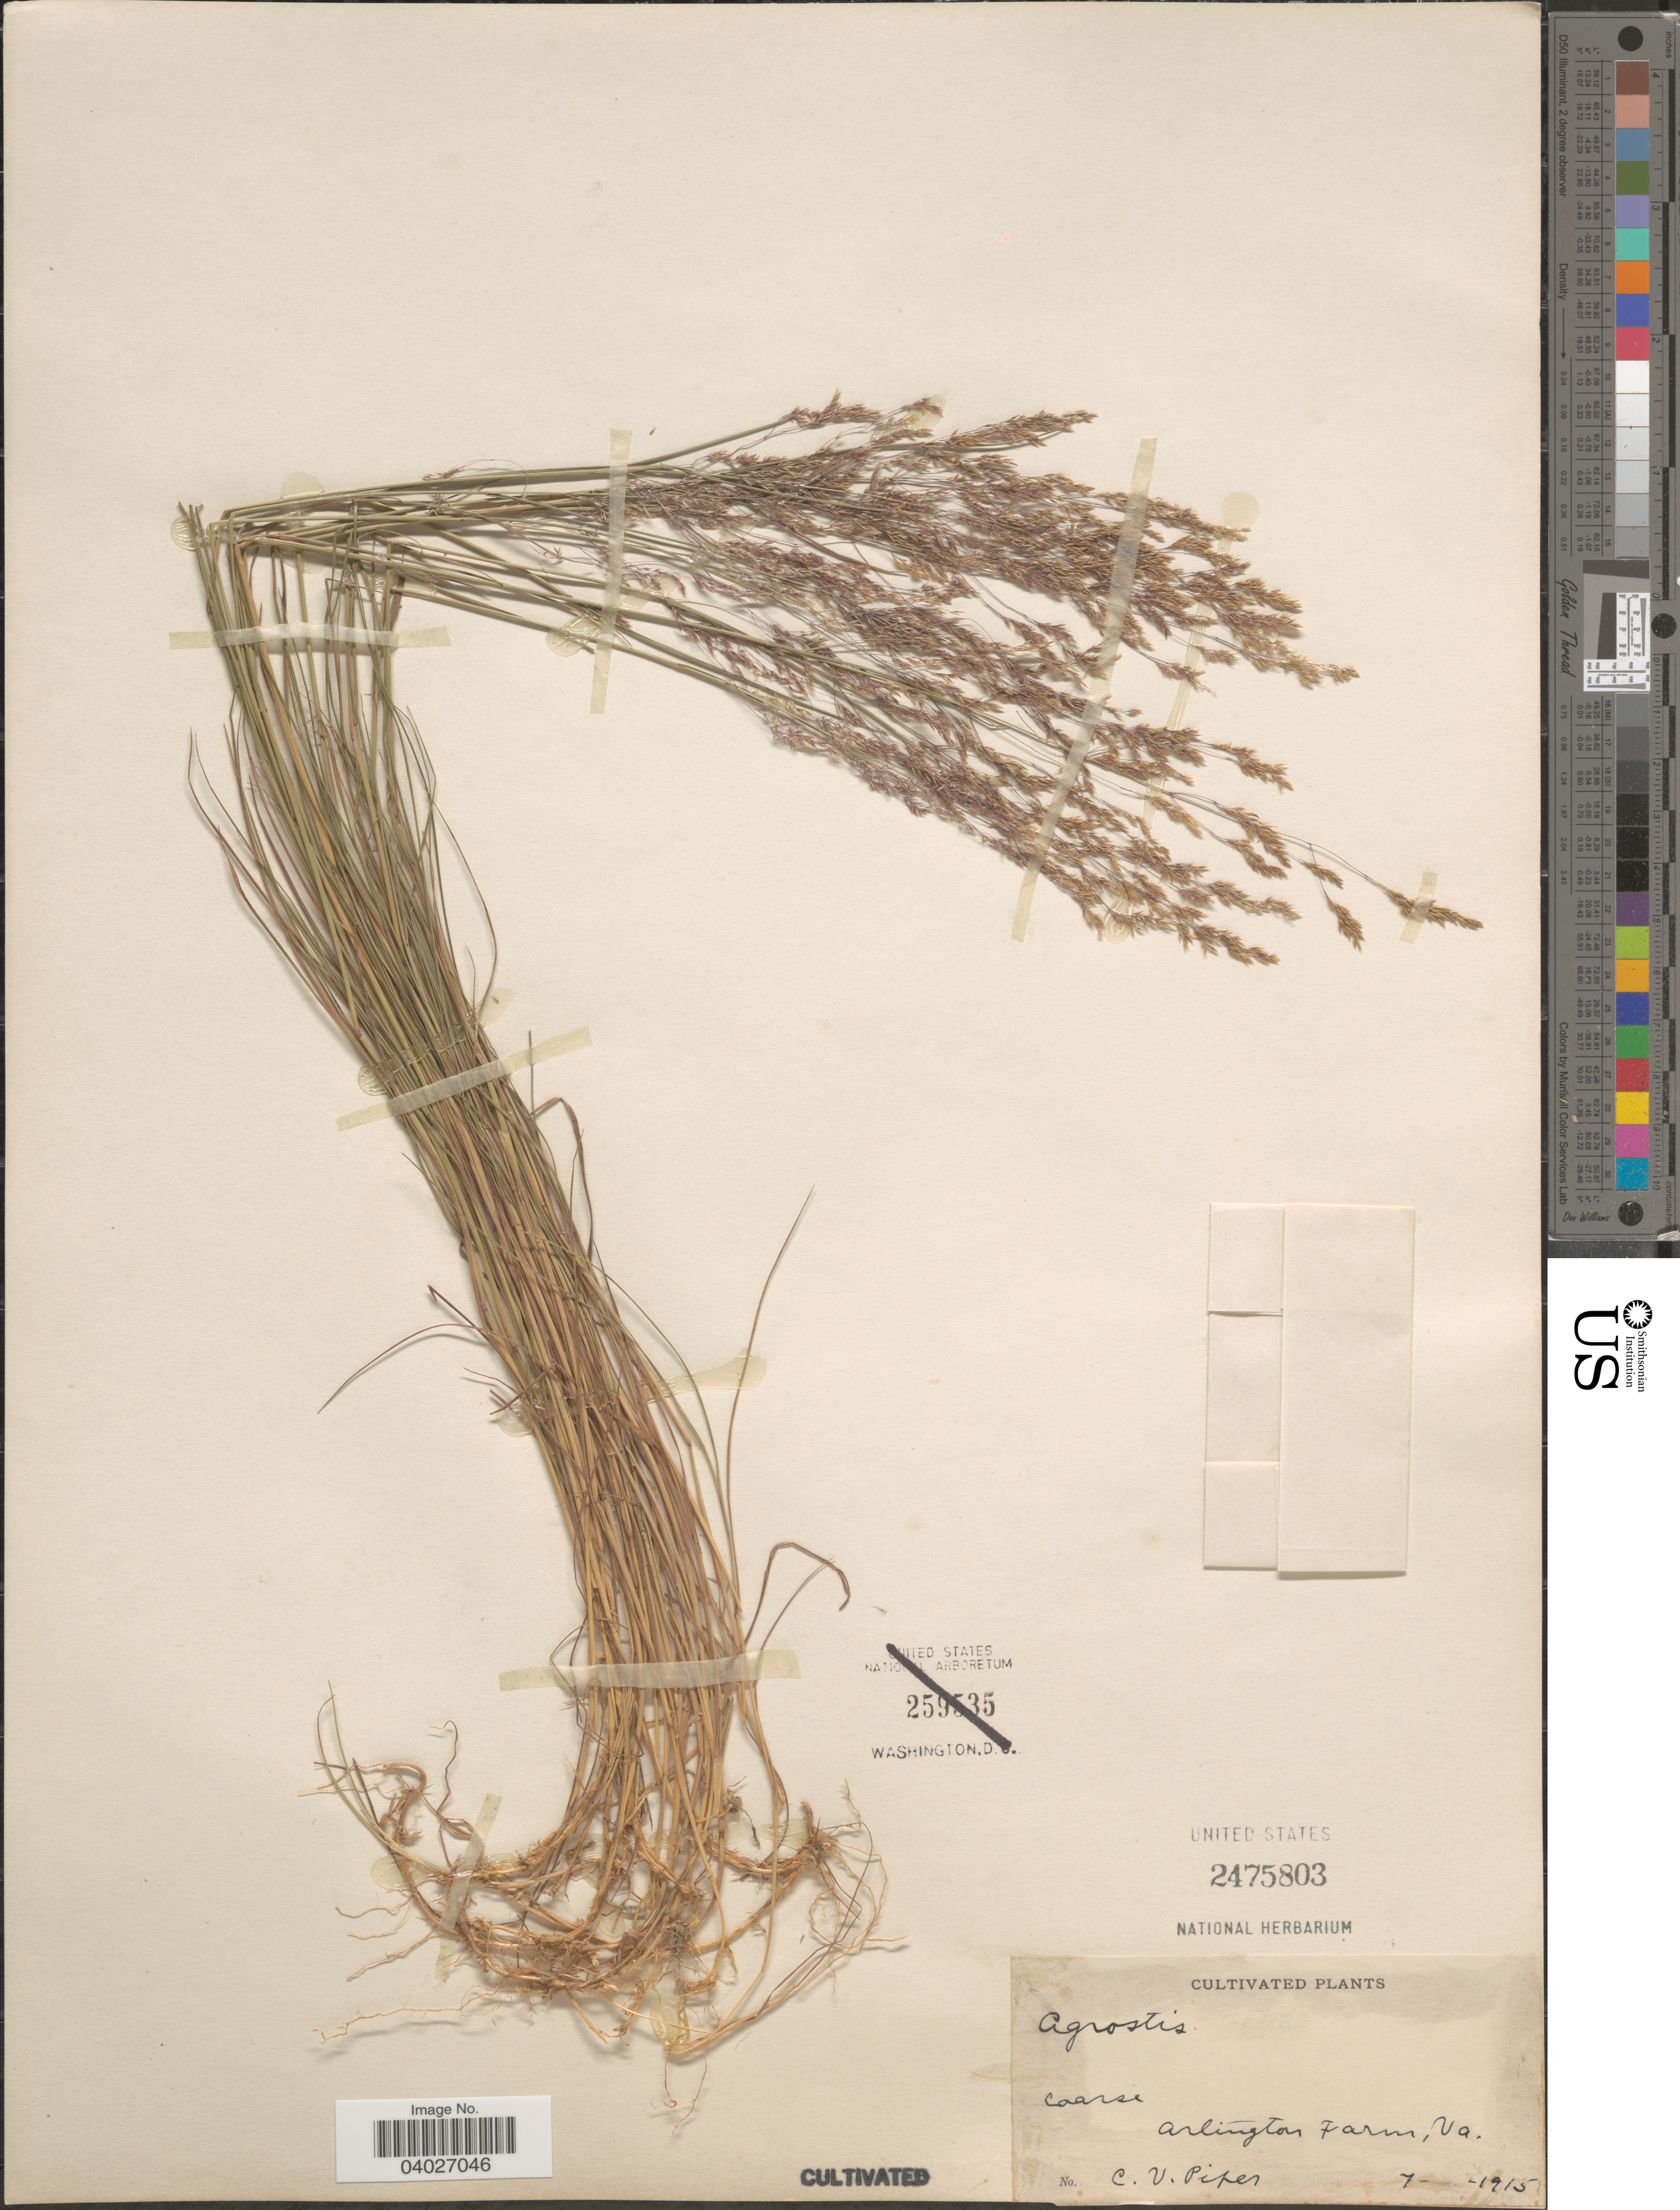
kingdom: Plantae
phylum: Tracheophyta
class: Liliopsida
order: Poales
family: Poaceae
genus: Agrostis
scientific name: Agrostis sp.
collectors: C. V. Piper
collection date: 1915-07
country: United States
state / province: Virginia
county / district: Arlington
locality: Arlington Farm.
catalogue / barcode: US 2475803